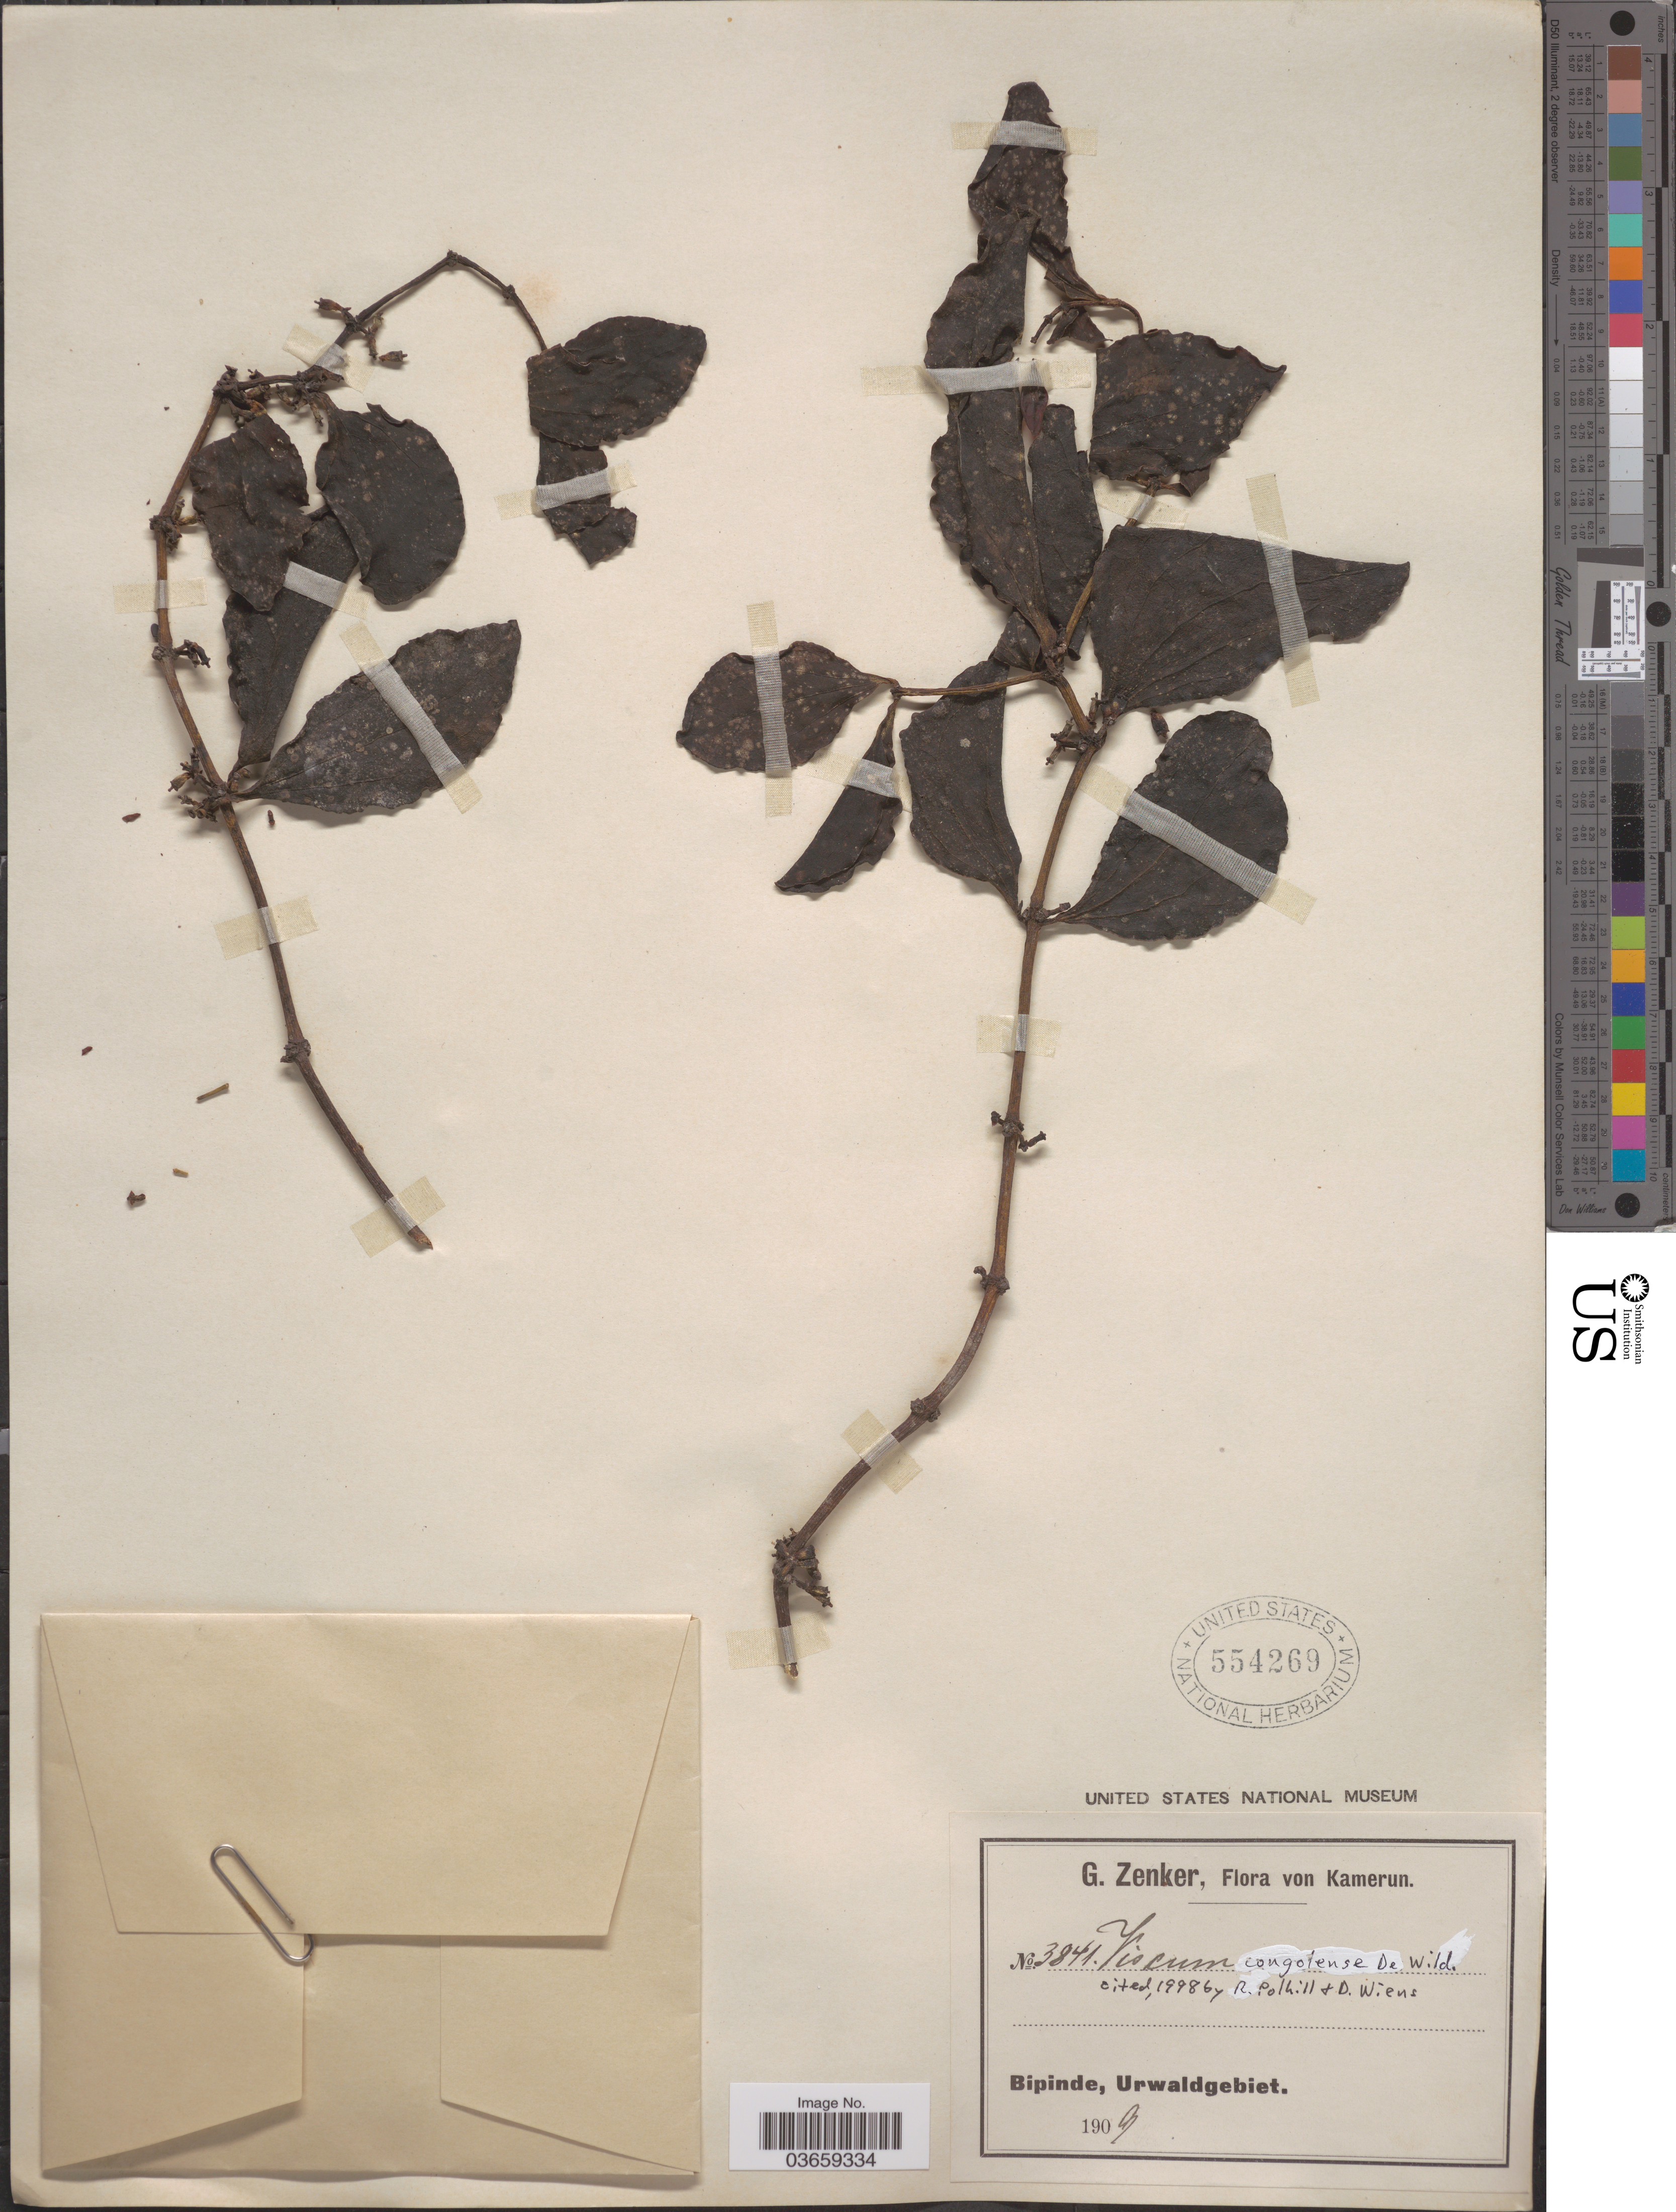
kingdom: Plantae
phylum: Tracheophyta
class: Magnoliopsida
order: Santalales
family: Viscaceae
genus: Viscum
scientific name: Viscum congolense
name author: De Wild.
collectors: G. A. Zenker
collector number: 3841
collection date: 1909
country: Cameroon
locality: Bipindi, Urwaldgebiet.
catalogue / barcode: US 554269